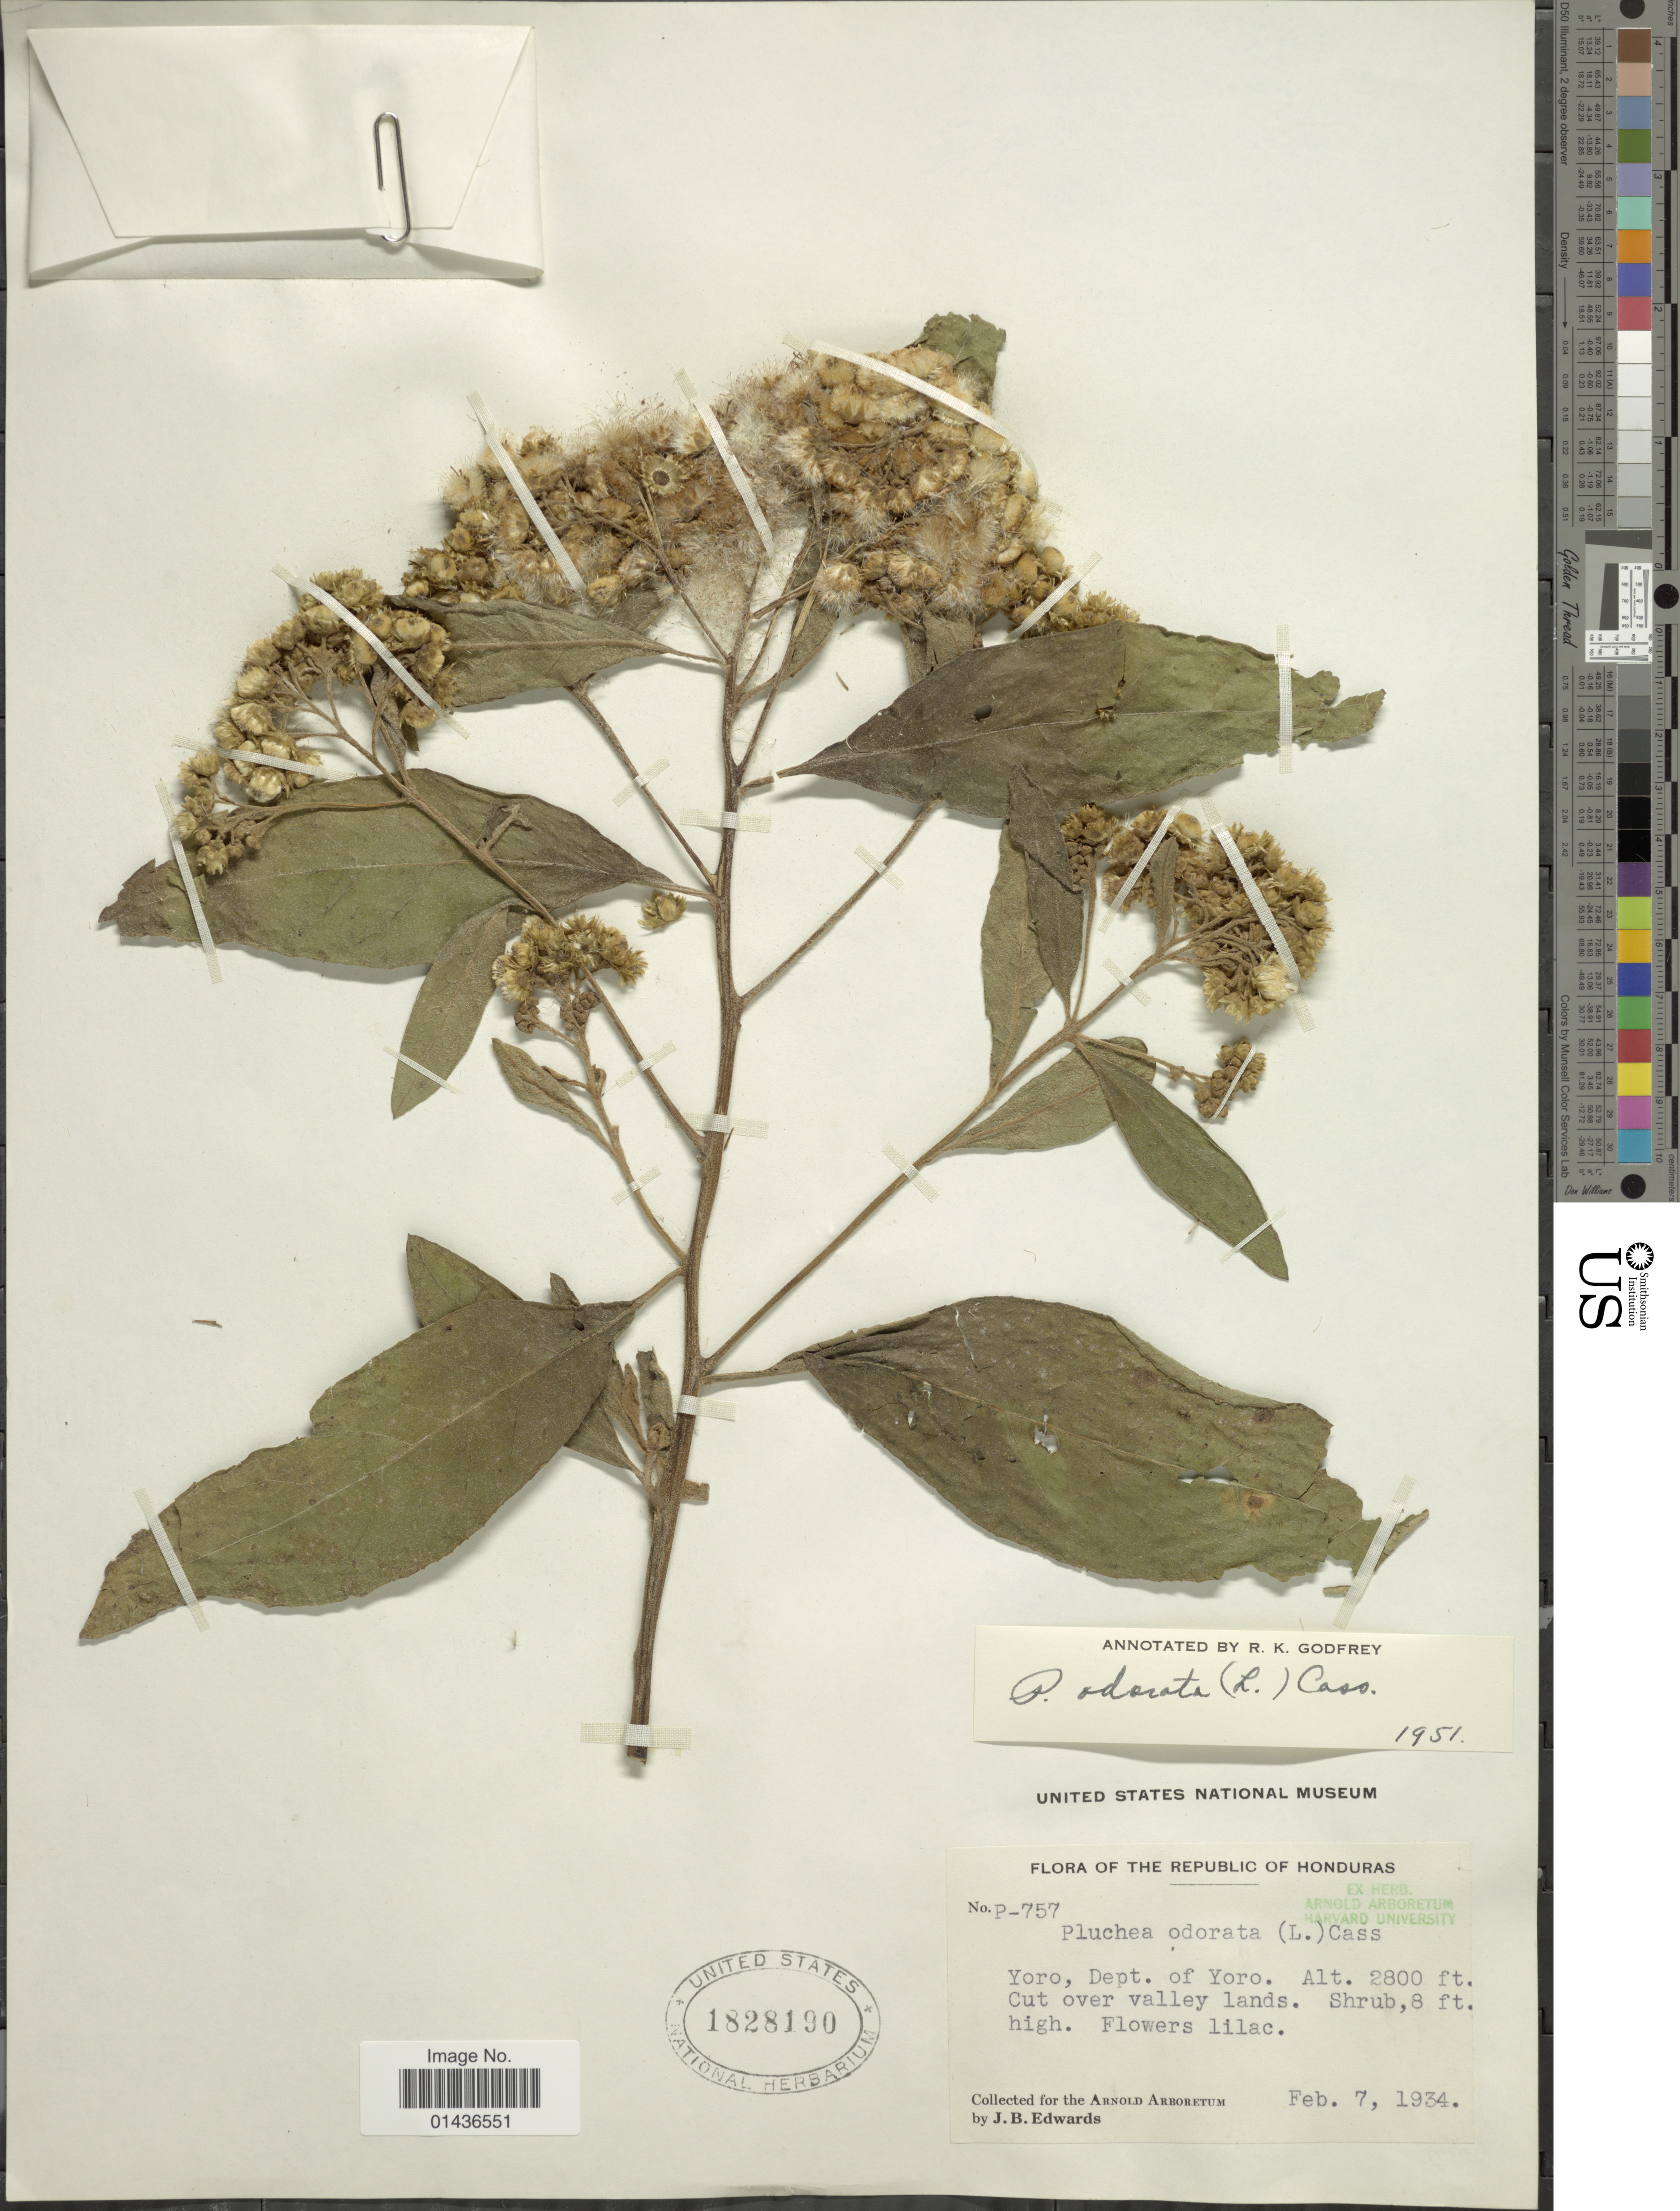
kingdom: Plantae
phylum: Tracheophyta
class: Magnoliopsida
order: Asterales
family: Asteraceae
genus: Pluchea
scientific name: Pluchea carolinensis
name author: (Jacq.) D. Don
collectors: J. B. Edwards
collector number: P-757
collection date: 1934-02-07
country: Honduras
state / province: Yoro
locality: Republic of Honduras, Yoro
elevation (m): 853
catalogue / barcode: US 1828190